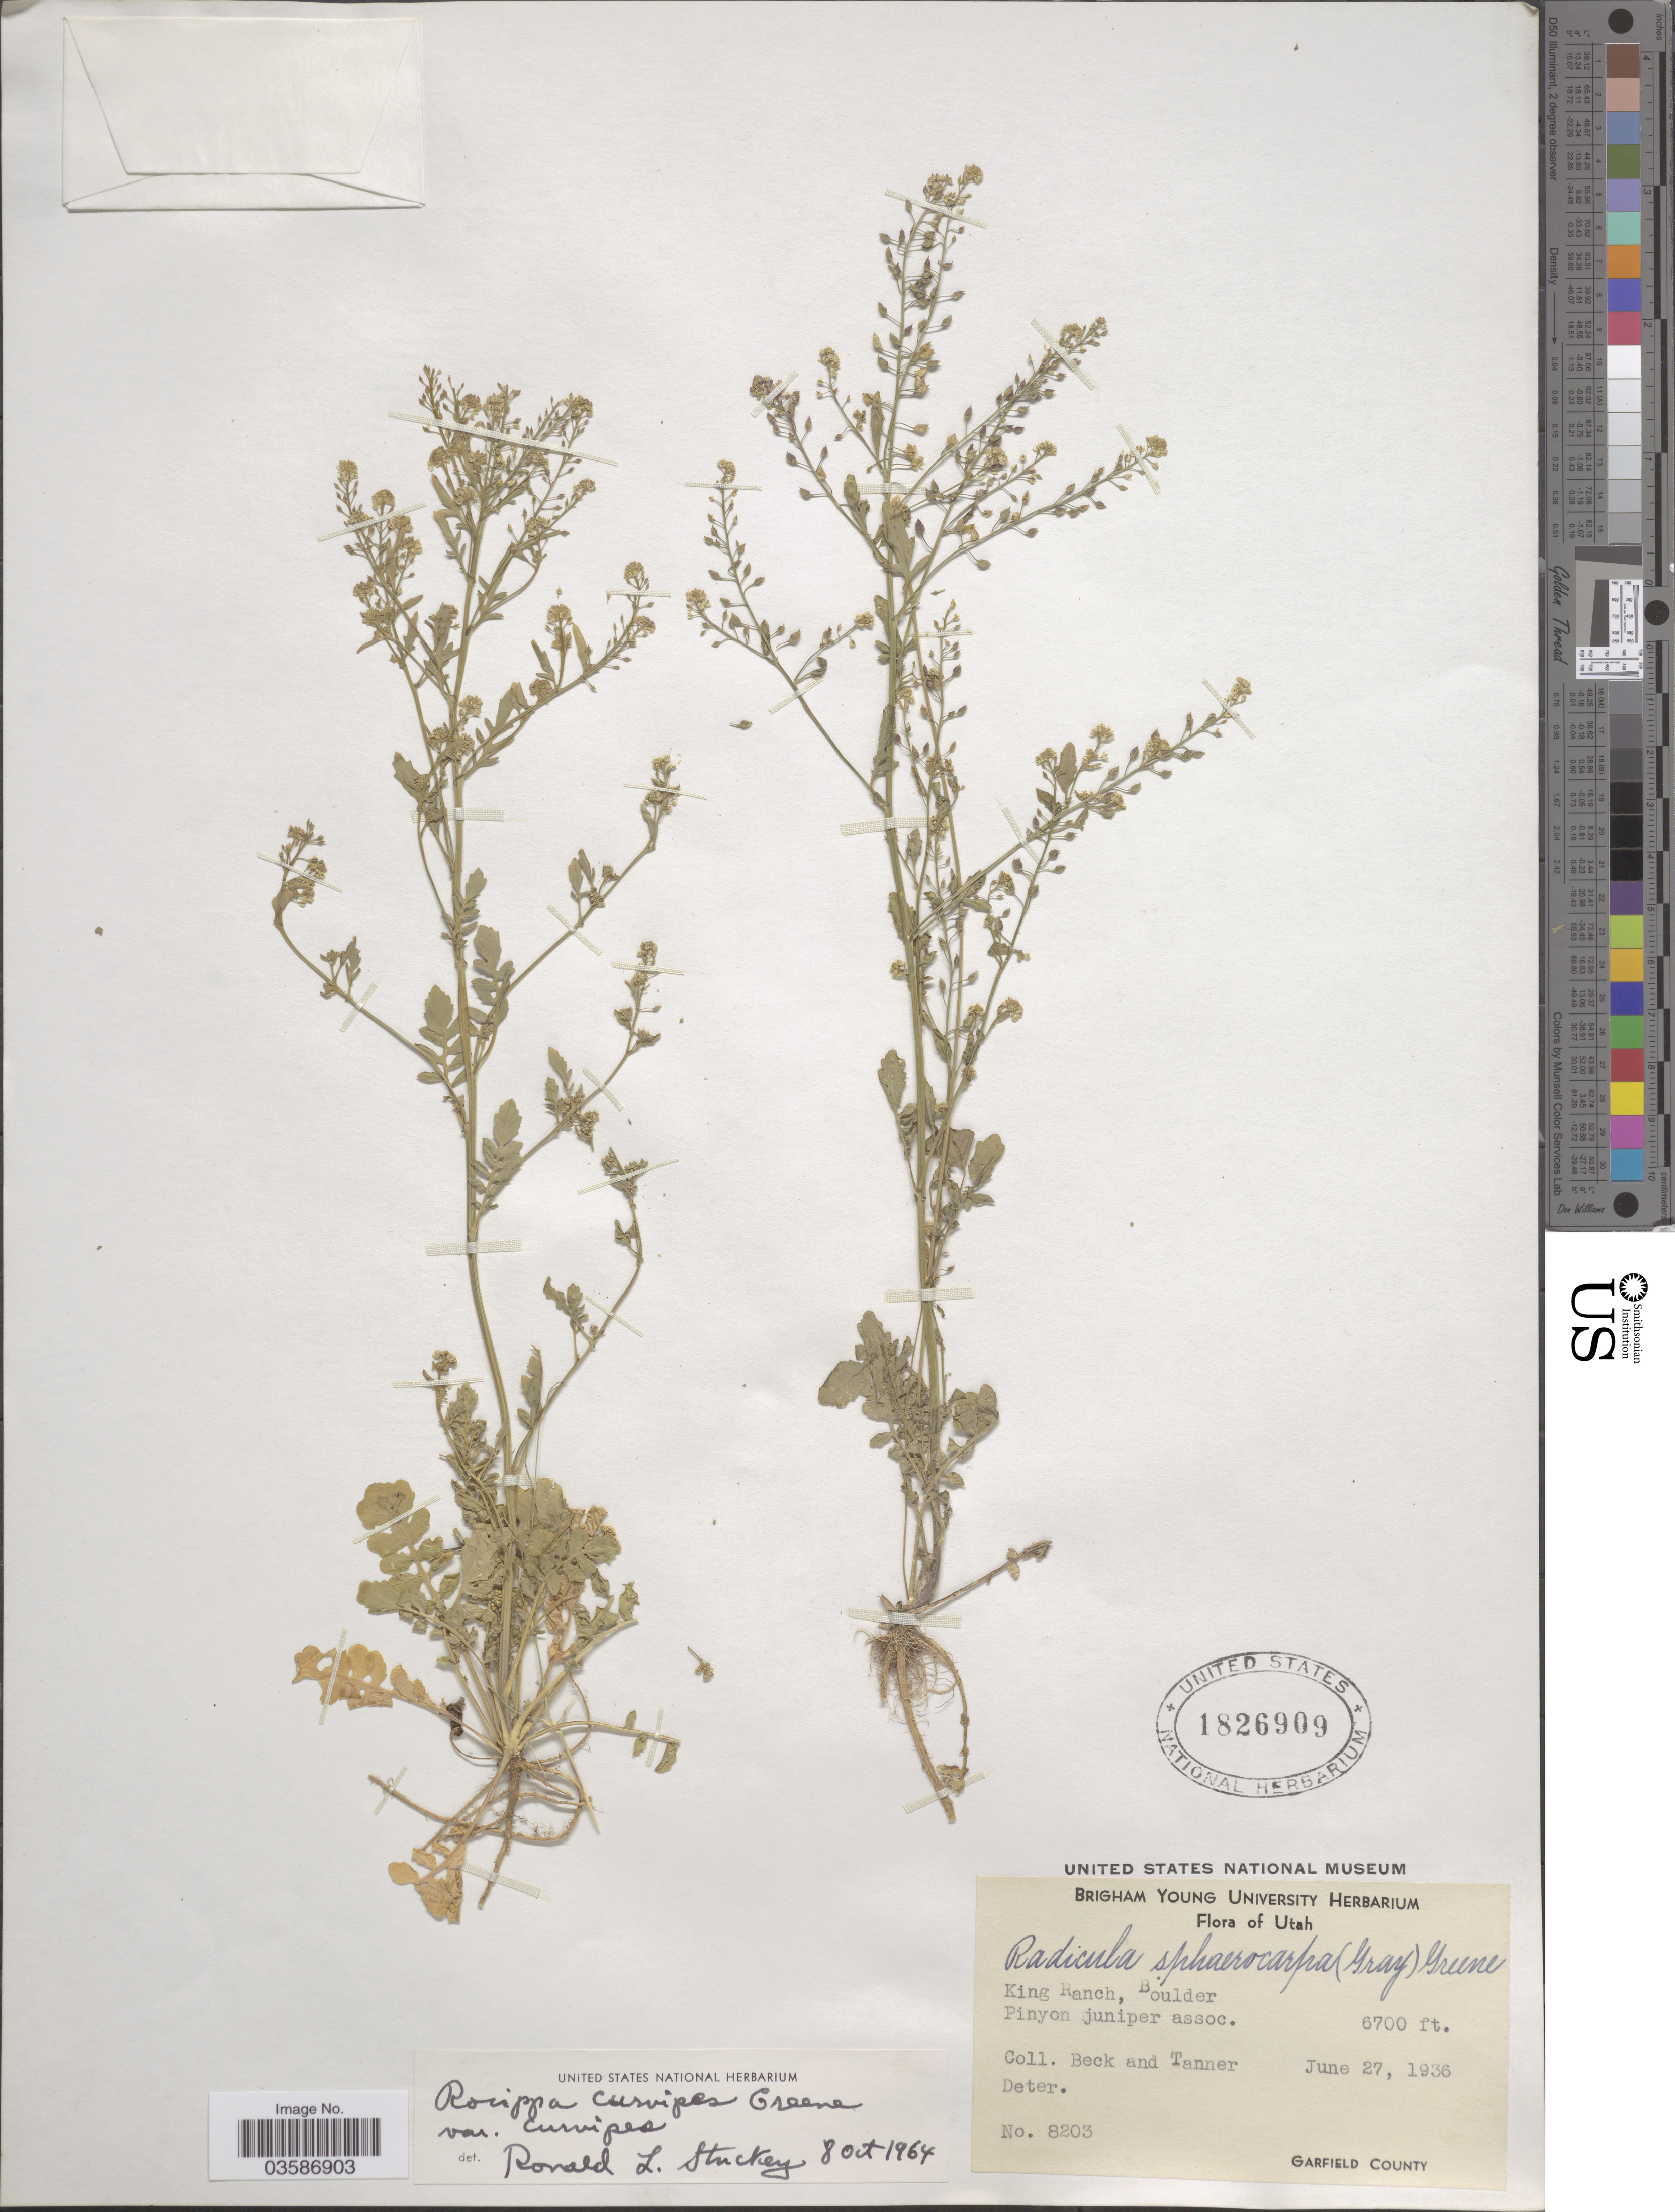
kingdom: Plantae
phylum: Tracheophyta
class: Magnoliopsida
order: Brassicales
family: Brassicaceae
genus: Rorippa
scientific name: Rorippa curvipes var. curvipes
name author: Greene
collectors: -- Beck & -. Tanner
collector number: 8203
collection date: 1936-06-27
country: United States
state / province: Utah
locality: King Ranch, Boulder Pinyon juniper assoc. Garfield County.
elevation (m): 2042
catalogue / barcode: US 1826909